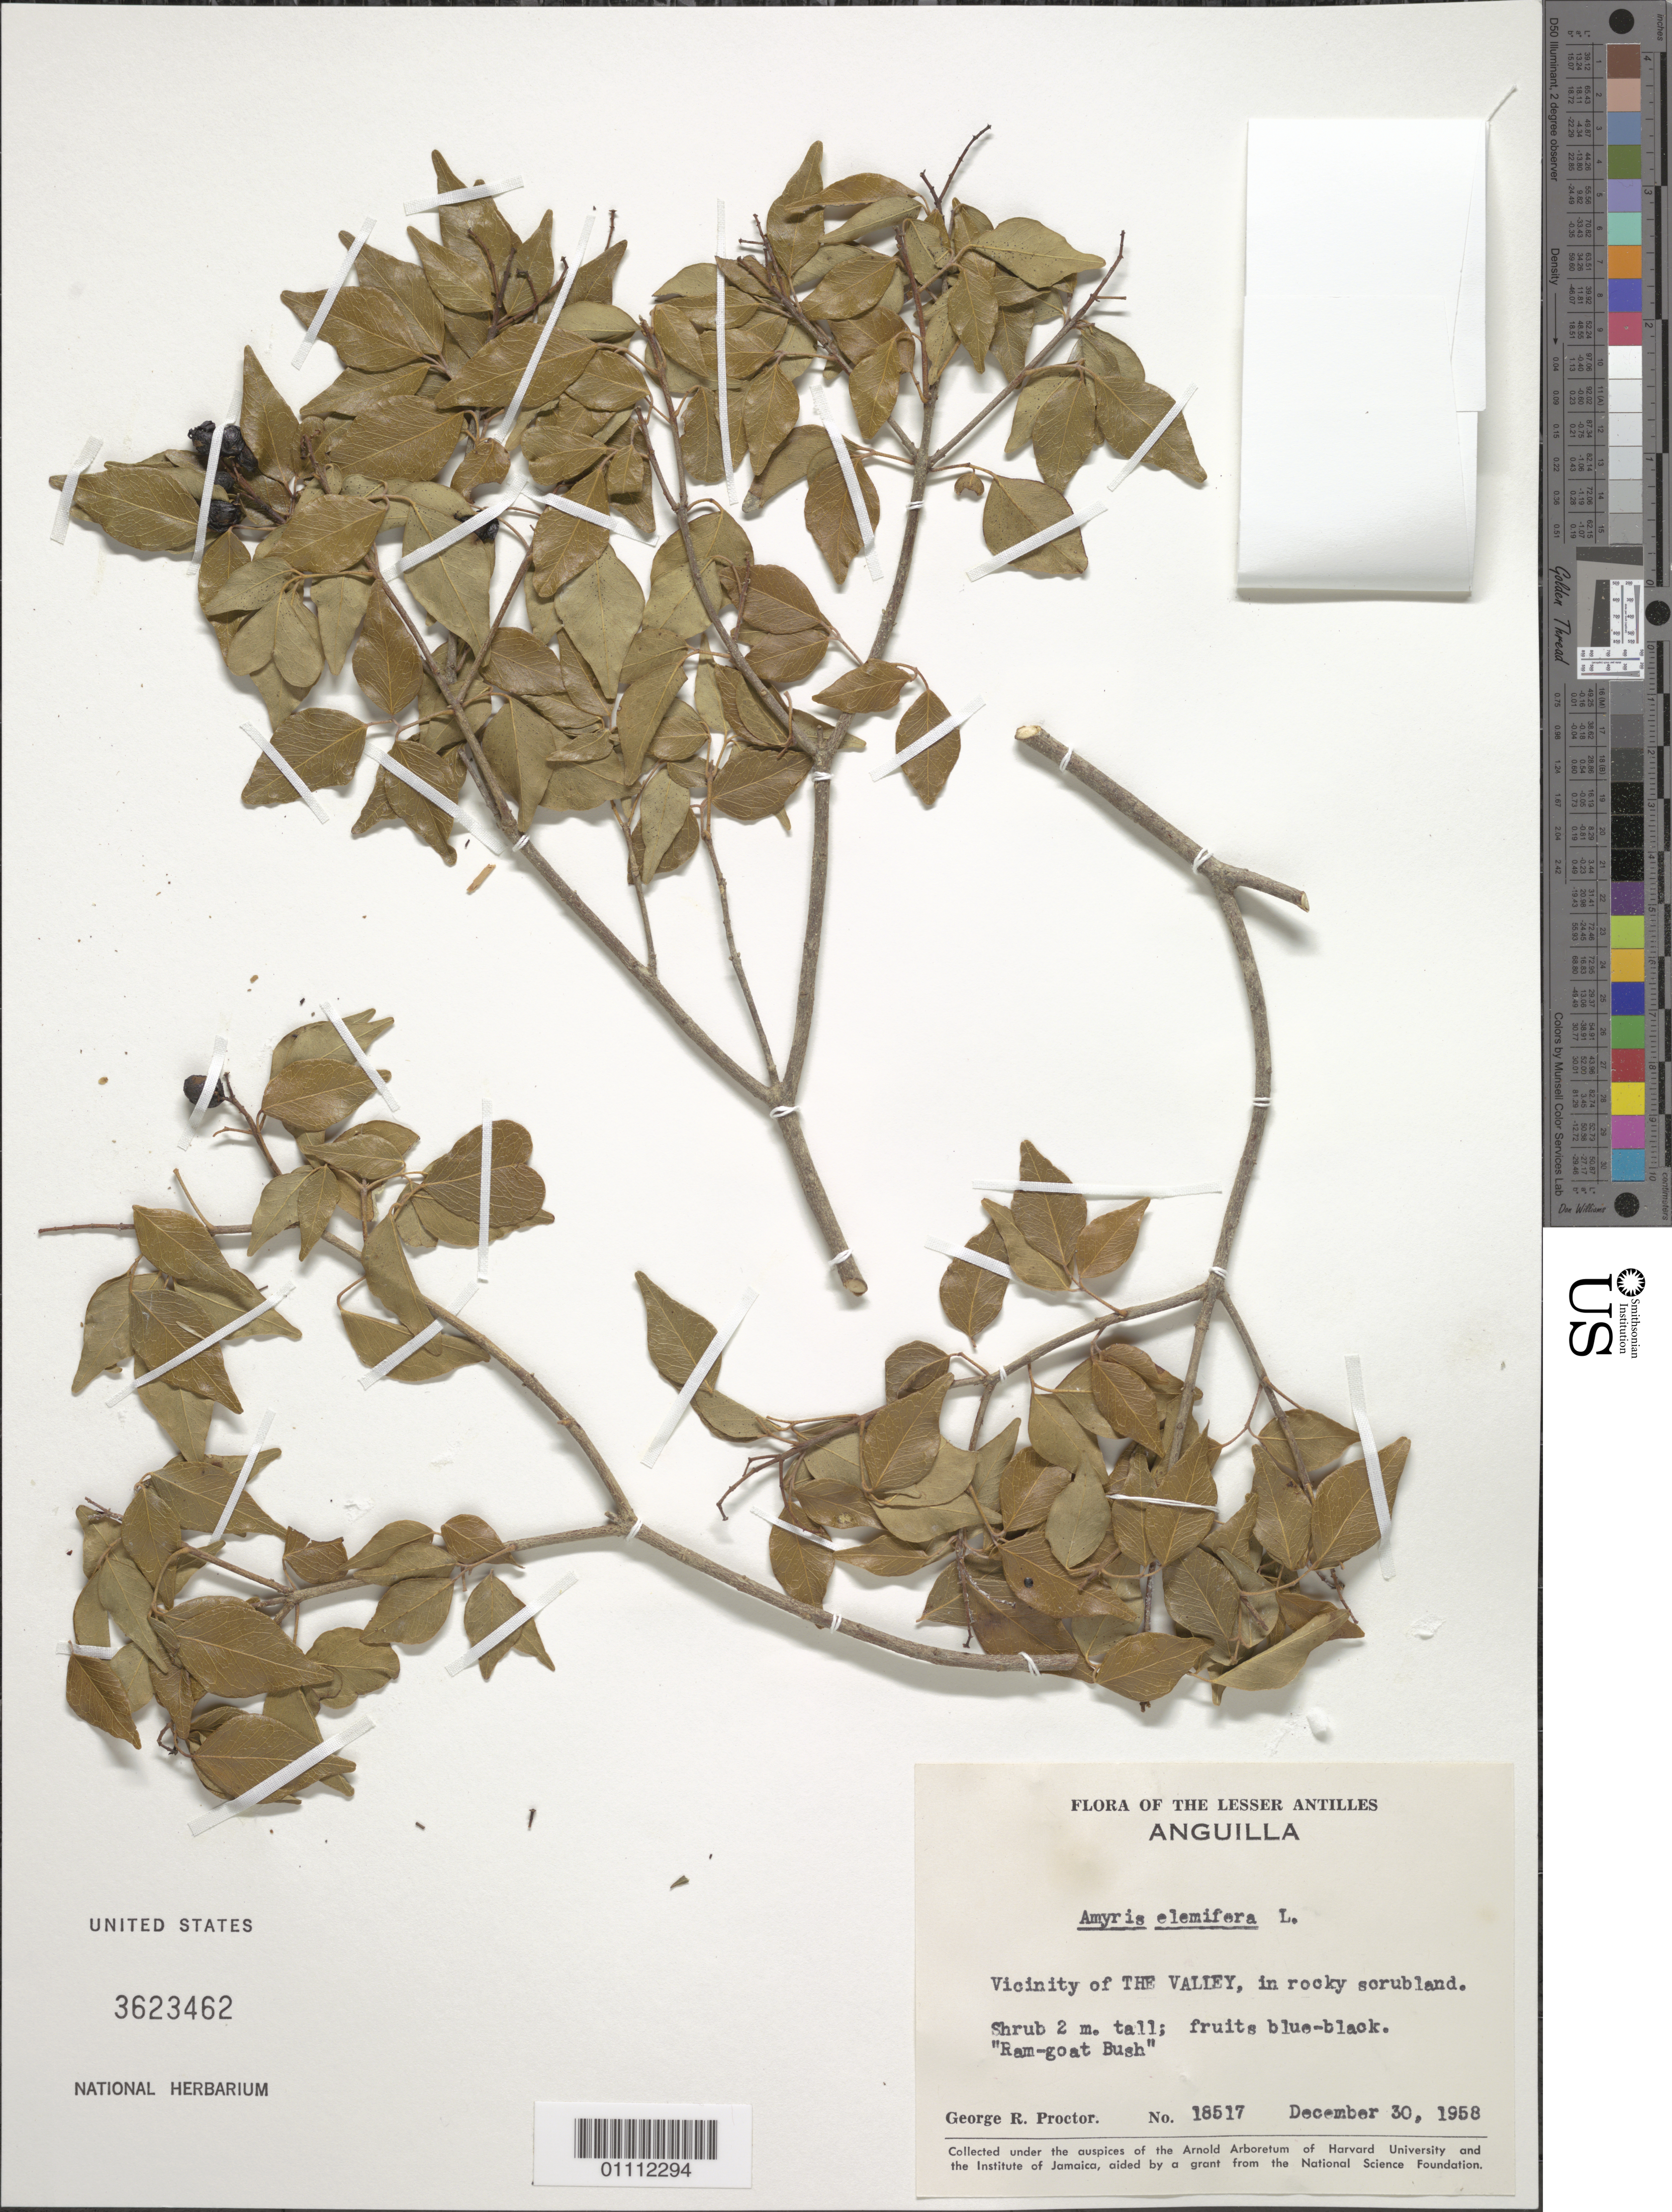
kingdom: Plantae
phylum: Tracheophyta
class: Magnoliopsida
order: Sapindales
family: Rutaceae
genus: Amyris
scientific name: Amyris elemifera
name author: L.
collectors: G. R. Proctor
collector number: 18517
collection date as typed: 30 Dec 1958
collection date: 1958-12-30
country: Anguilla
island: Anguilla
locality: The Valley vicinity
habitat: In rocky scrubland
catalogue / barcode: US 3623462